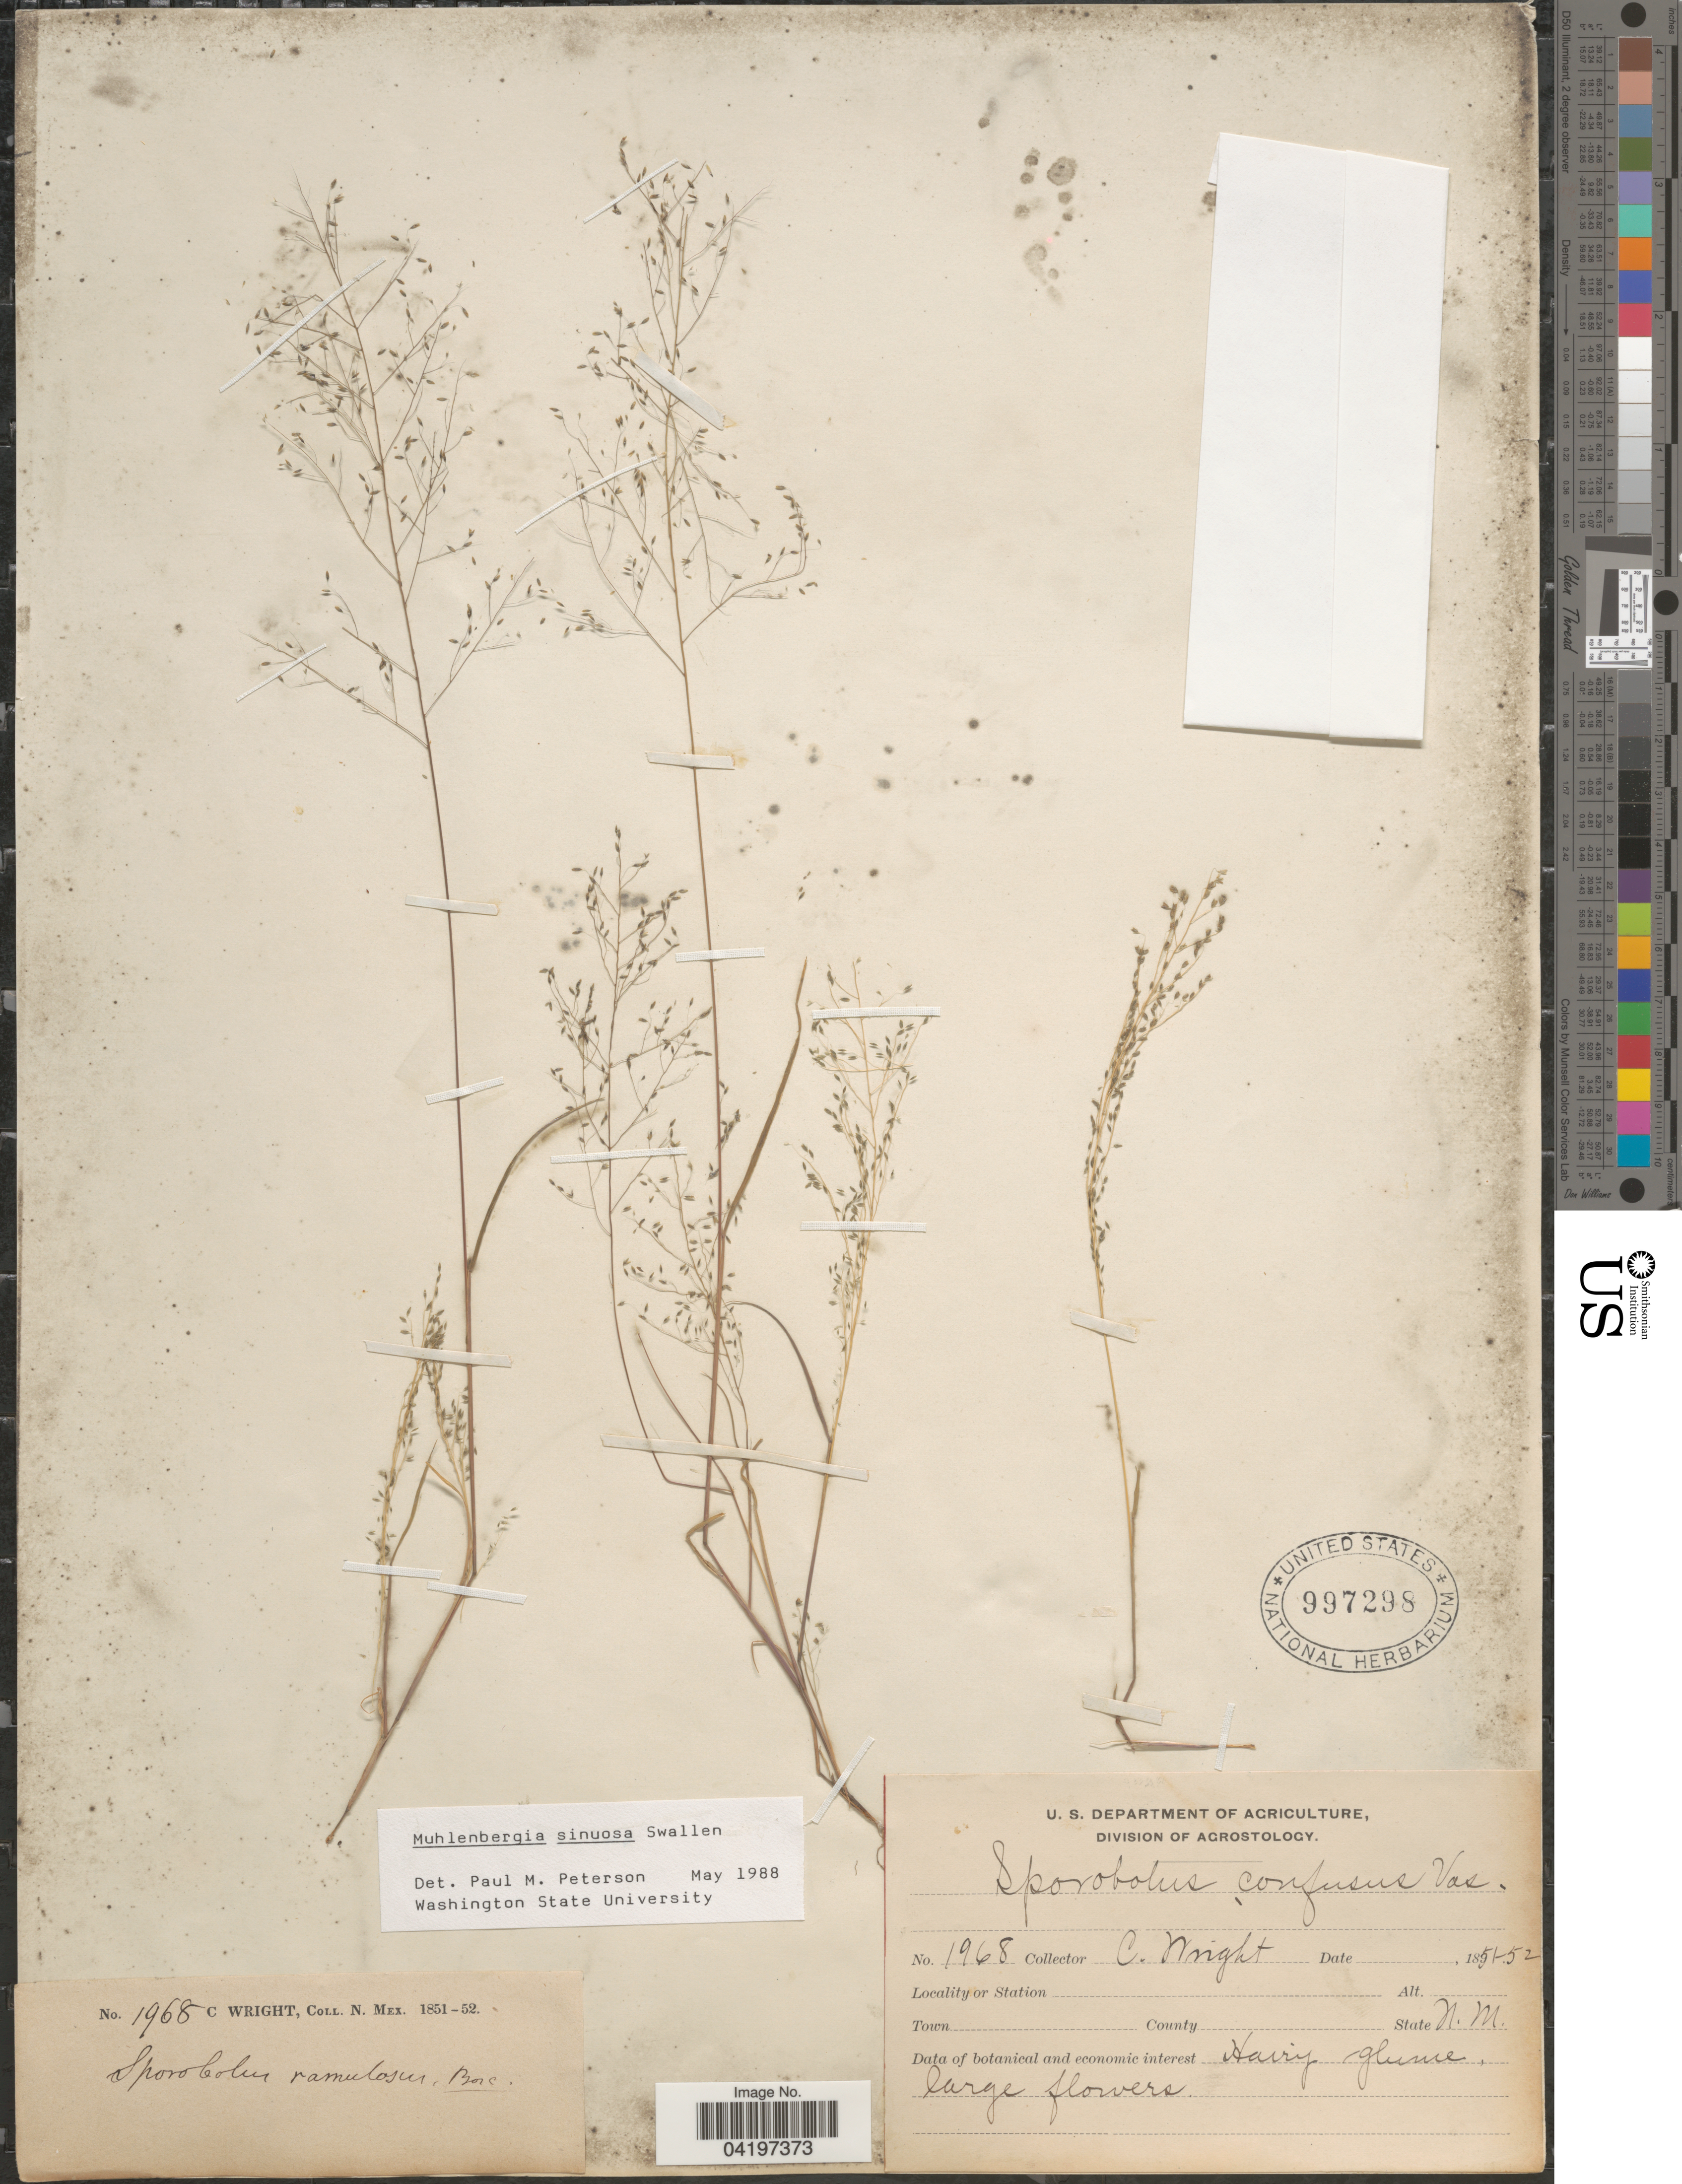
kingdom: Plantae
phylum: Tracheophyta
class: Liliopsida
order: Poales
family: Poaceae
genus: Muhlenbergia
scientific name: Muhlenbergia sinuosa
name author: Swallen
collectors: C. Wright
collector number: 1968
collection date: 1851/1852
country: United States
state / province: New Mexico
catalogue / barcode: US 997298